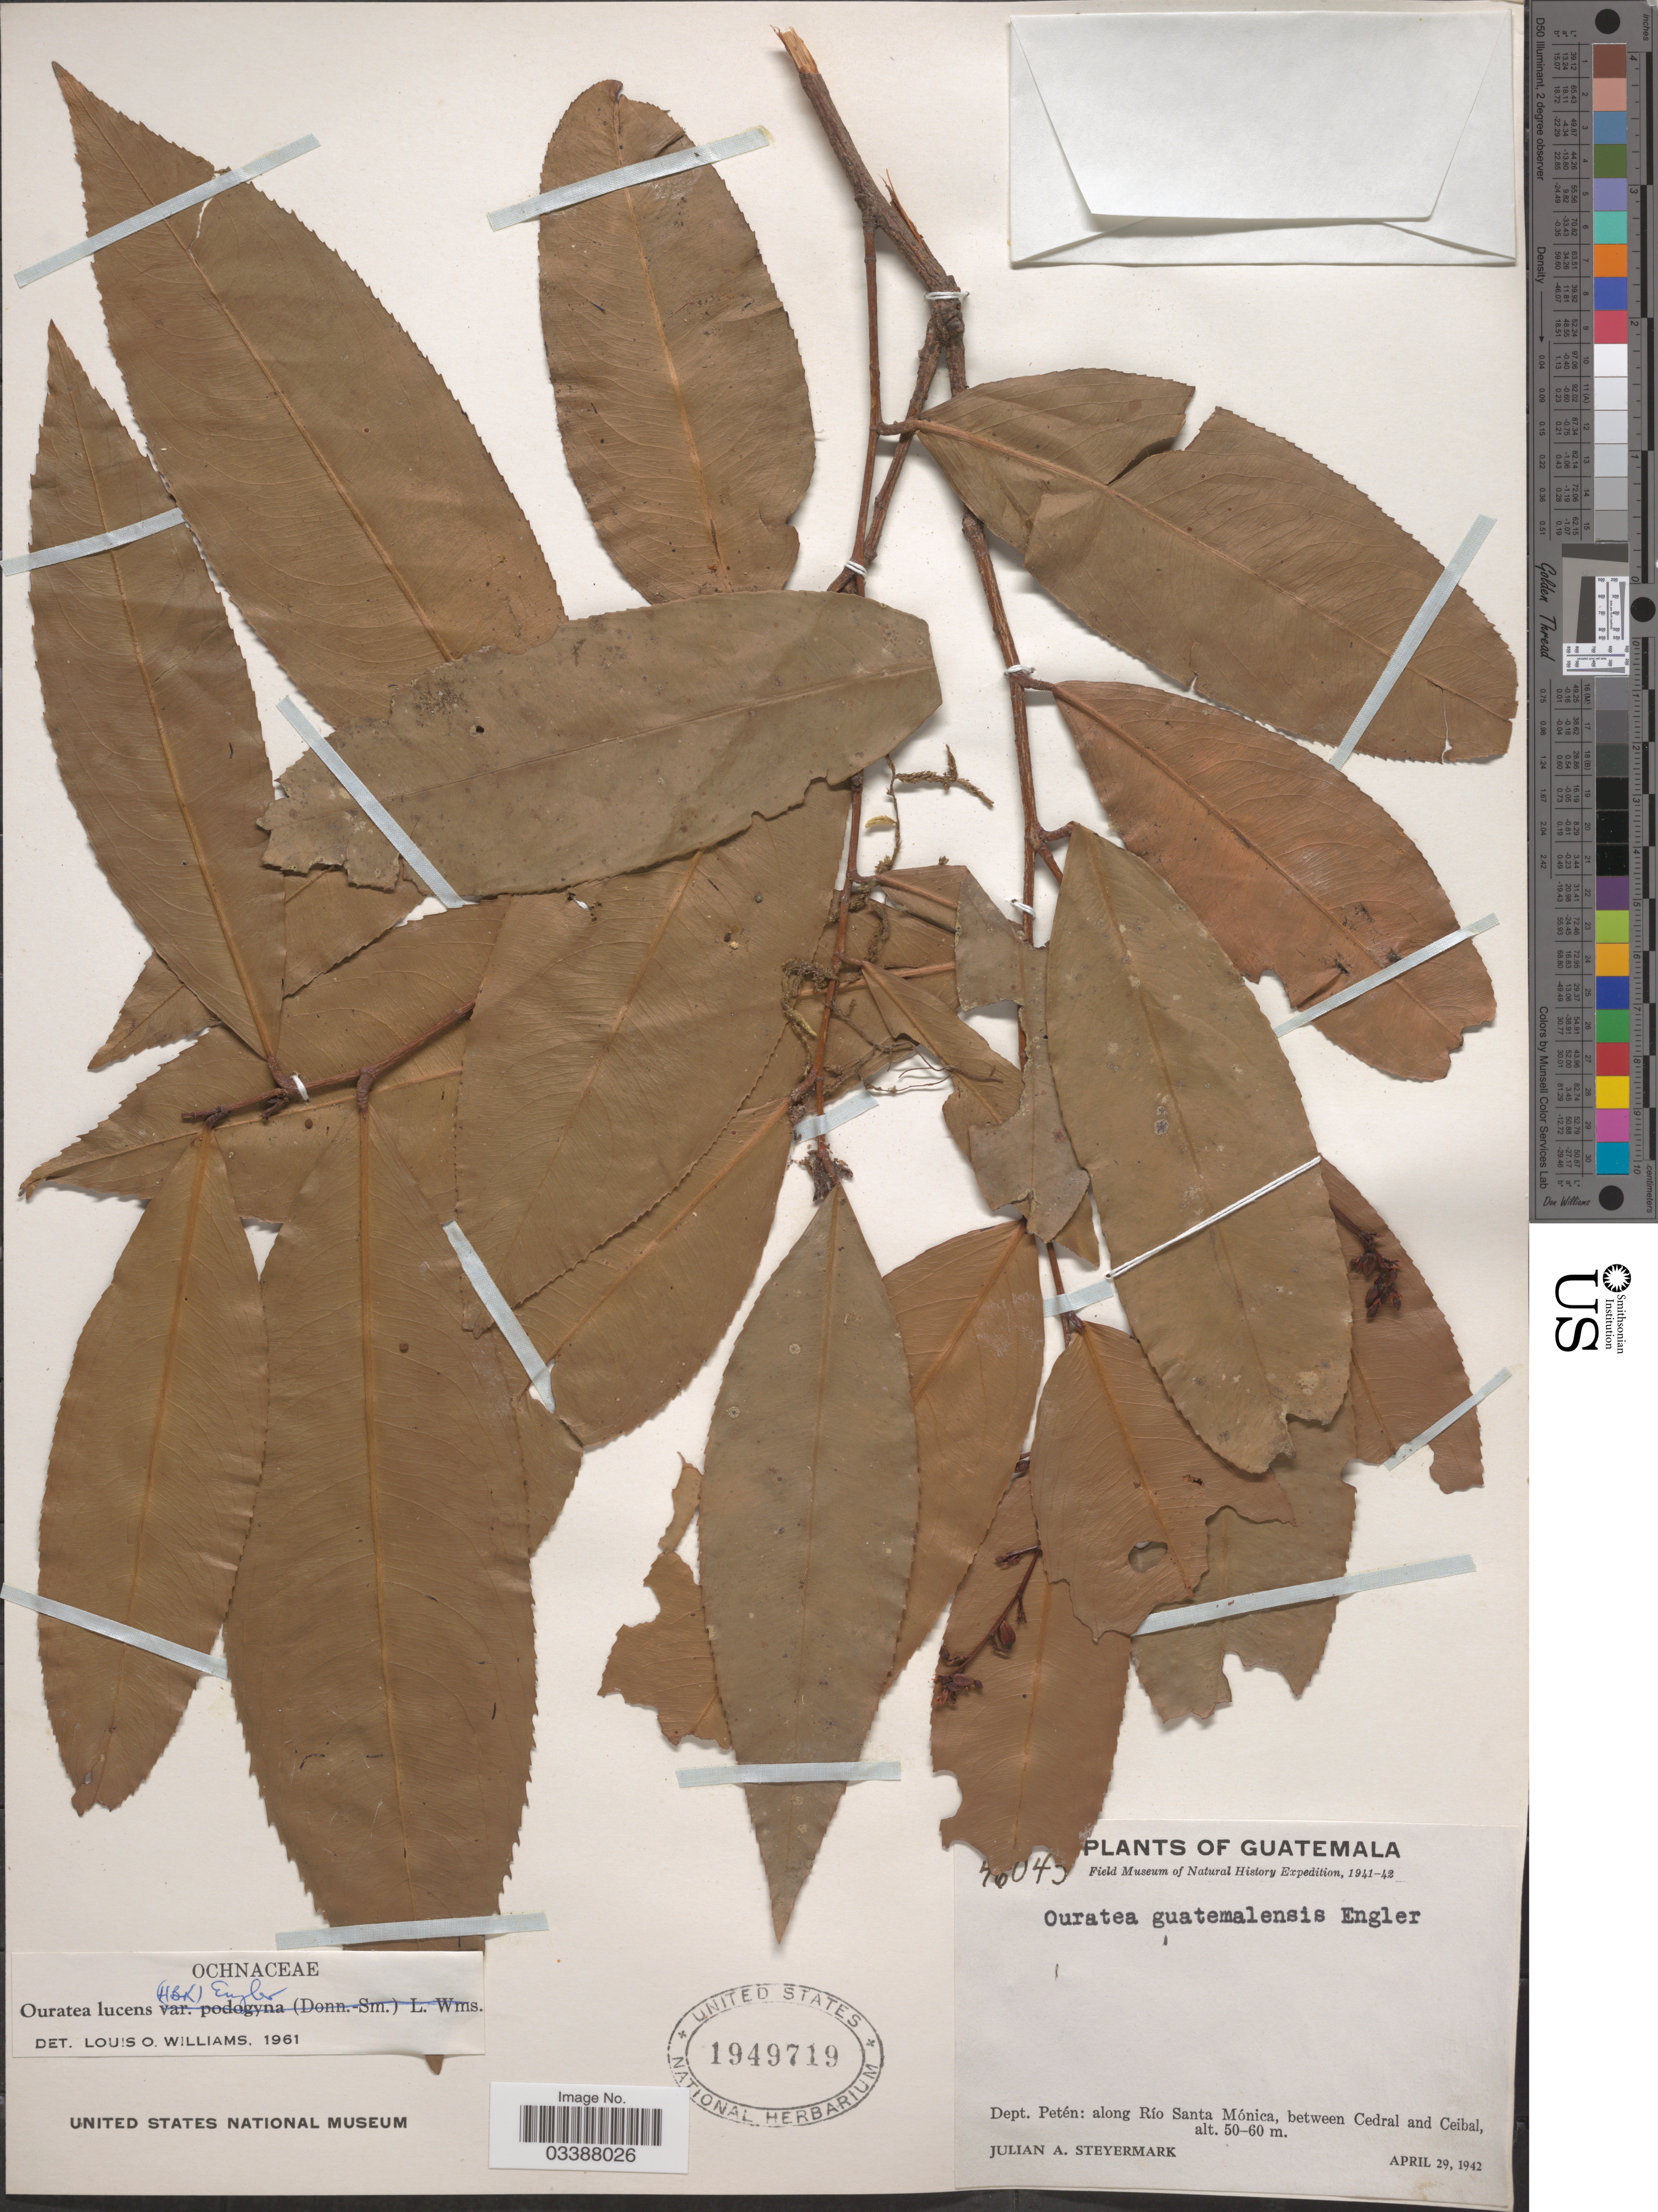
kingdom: Plantae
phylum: Tracheophyta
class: Magnoliopsida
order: Malpighiales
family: Ochnaceae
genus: Ouratea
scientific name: Ouratea lucens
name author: (Kunth) Engl.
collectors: J. Steyermark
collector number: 46045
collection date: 1942-04-29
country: Guatemala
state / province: El Petén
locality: Dept. Petén: along Río Santa Mónica, between Cedral and Ceibal.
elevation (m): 50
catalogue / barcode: US 1949719